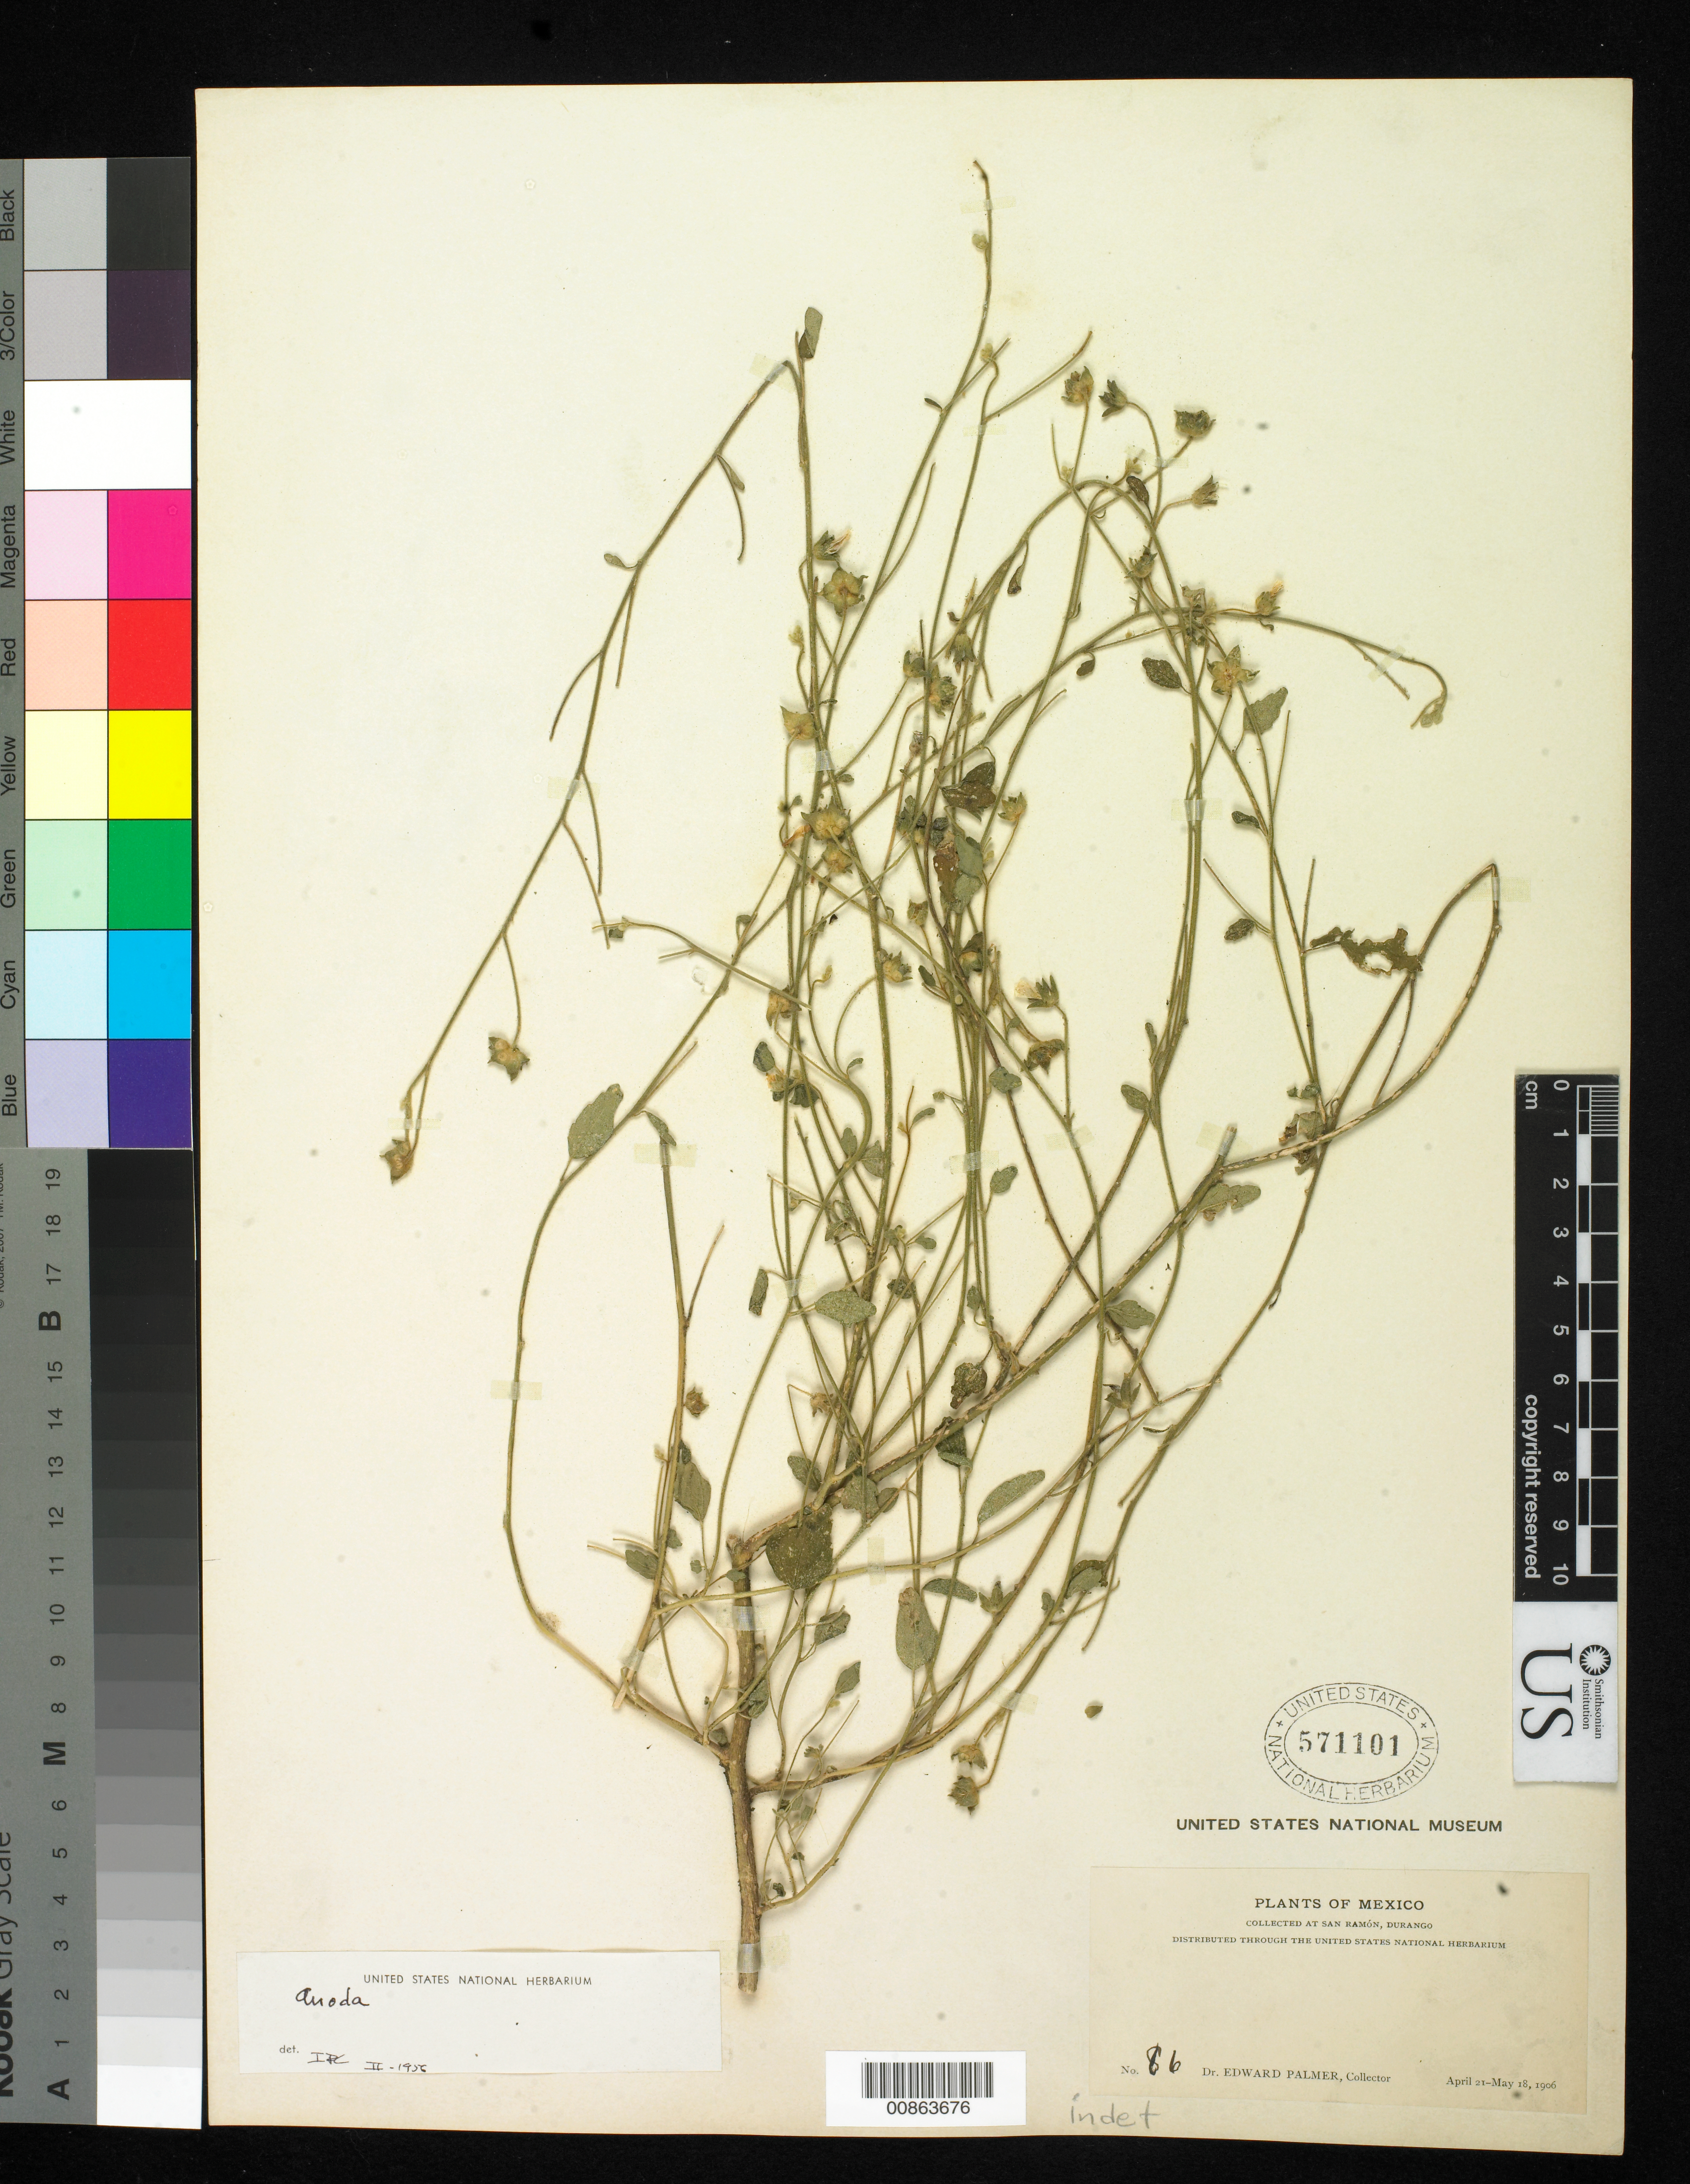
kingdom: Plantae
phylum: Tracheophyta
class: Magnoliopsida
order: Malvales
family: Malvaceae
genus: Anoda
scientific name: Anoda sp.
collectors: E. Palmer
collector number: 86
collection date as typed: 21 Apr 1906 to 18 May 1906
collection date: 1906-04-21/1906-05-18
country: Mexico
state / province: Durango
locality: San Ramón, Durango.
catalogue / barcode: US 571101